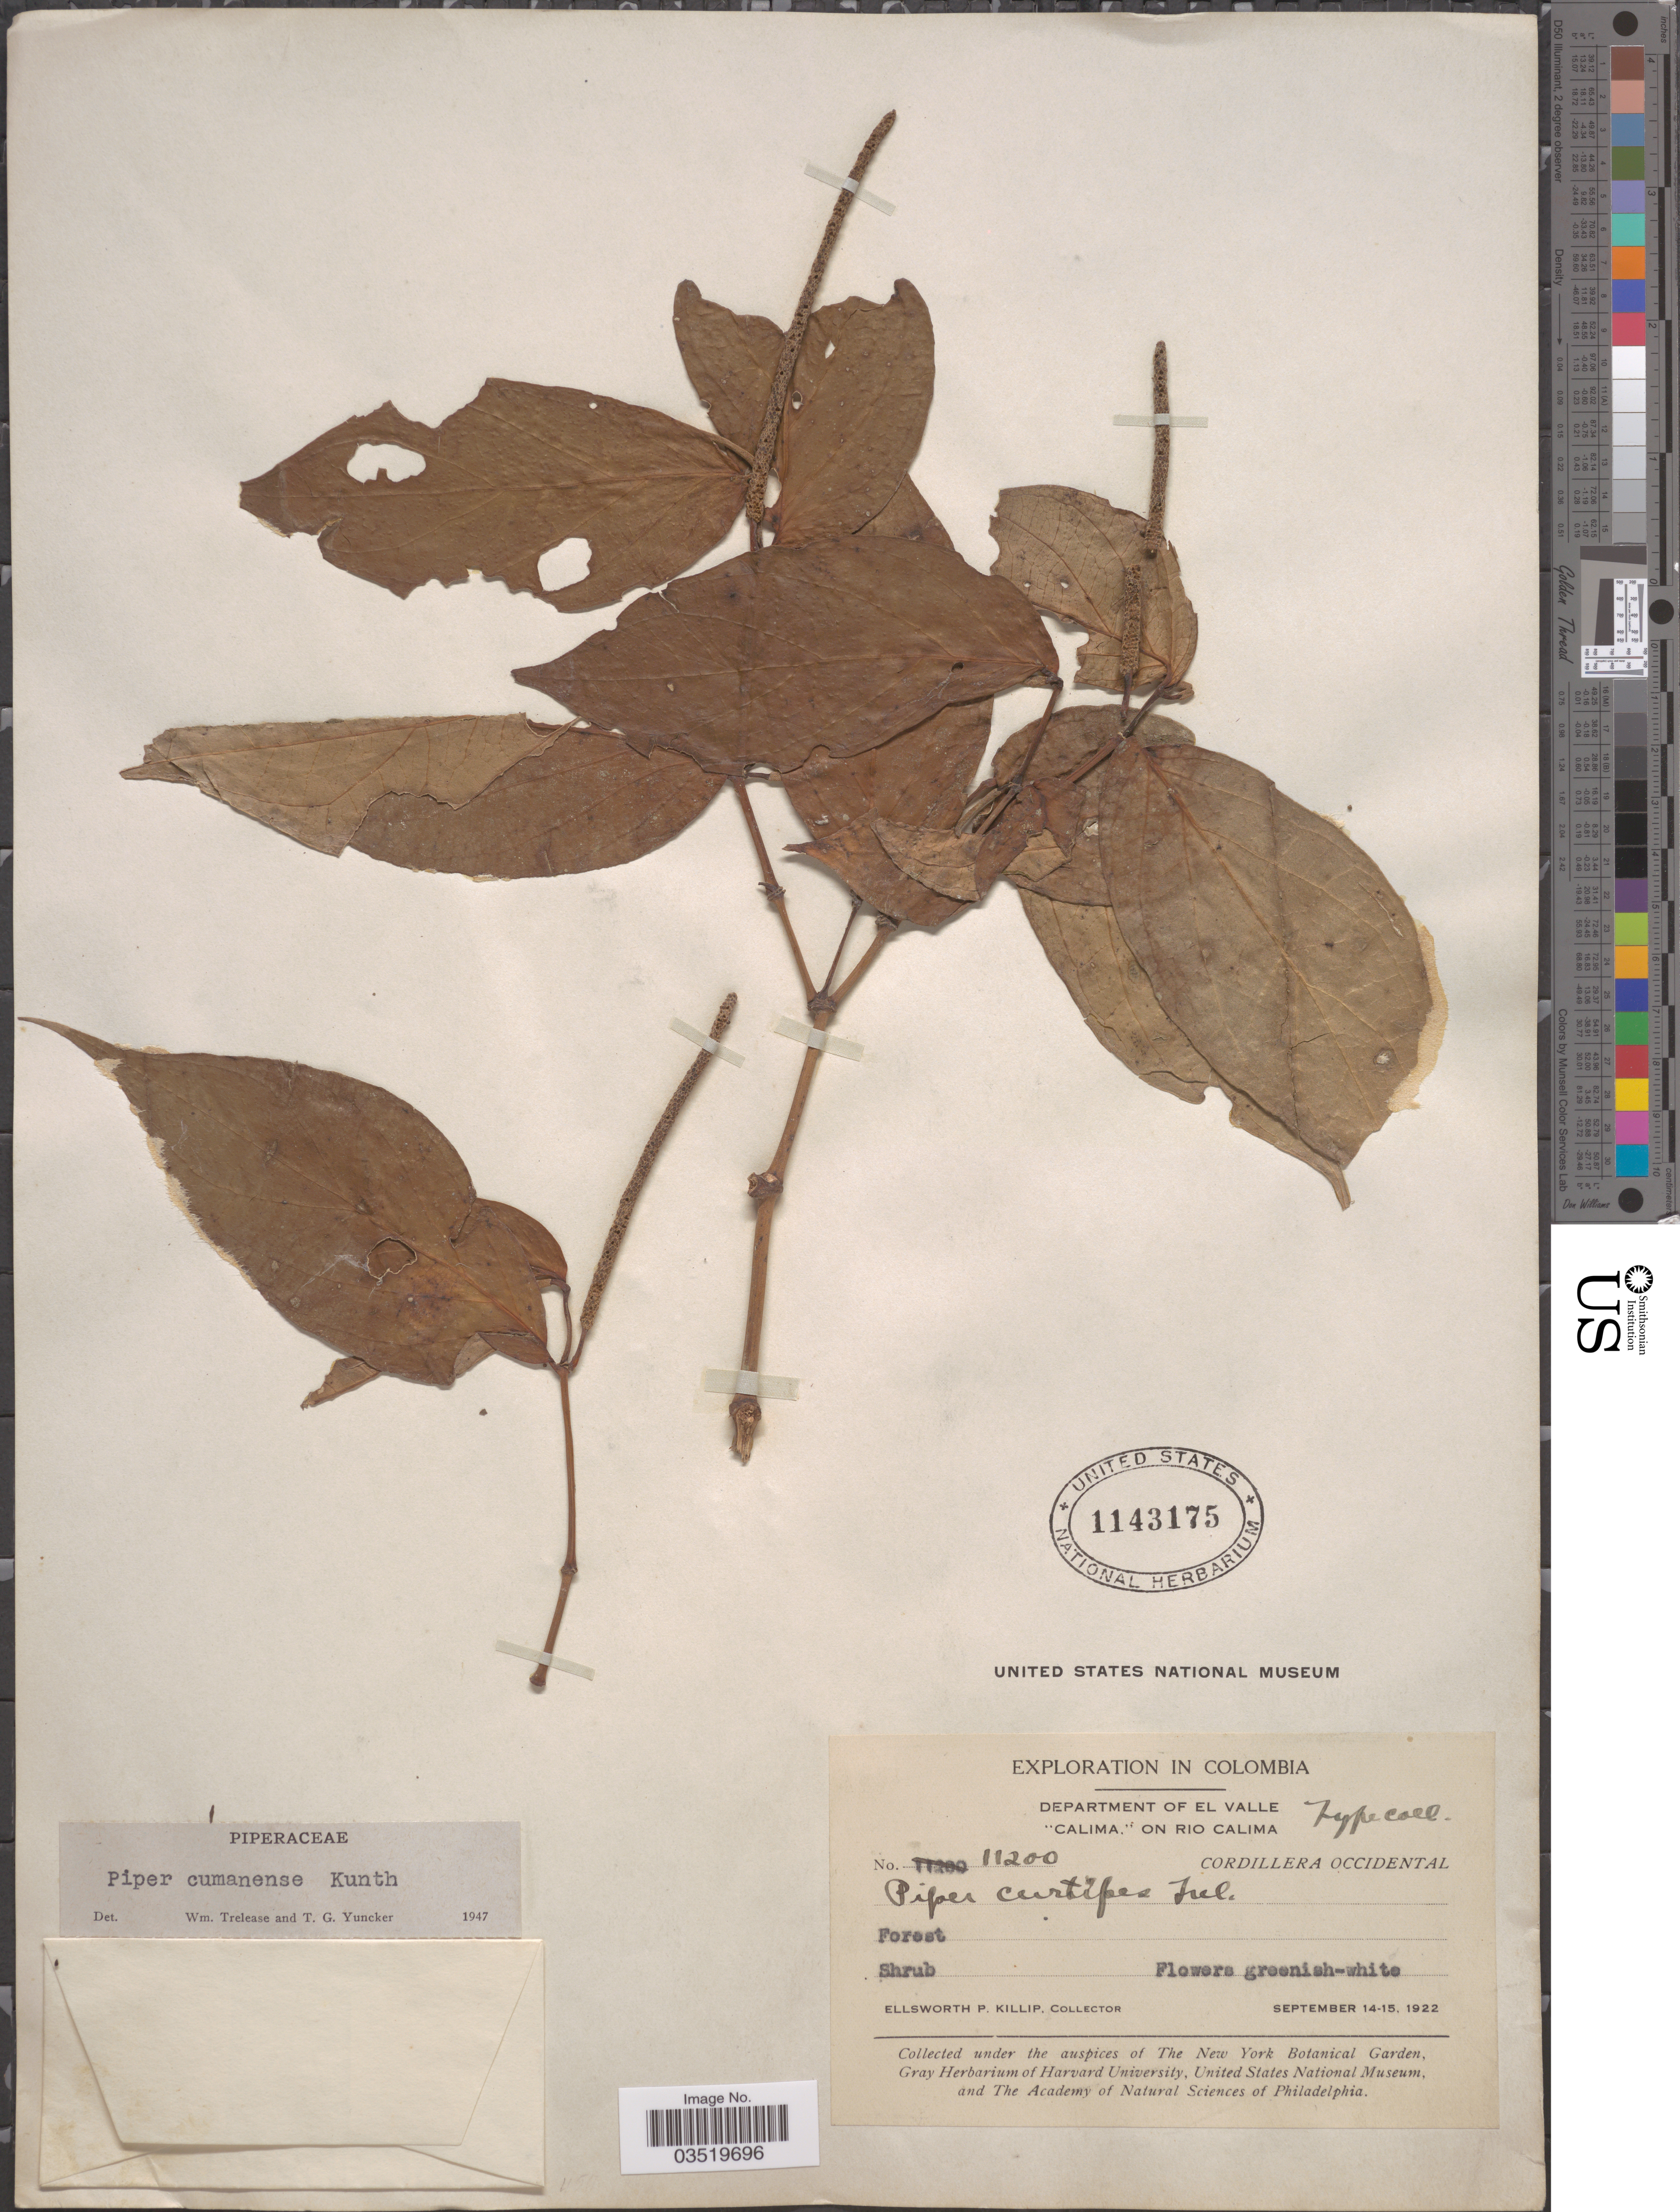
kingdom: Plantae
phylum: Tracheophyta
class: Magnoliopsida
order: Piperales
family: Piperaceae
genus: Piper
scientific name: Piper cumanense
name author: Kunth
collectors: E. P. Killip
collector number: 11200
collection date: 1922-09-14/1922-09-15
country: Colombia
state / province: Valle del Cauca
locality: Department of El Valle. 'Calima,' on Rio Calima. Cordillera Occidental.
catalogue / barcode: US 1143175